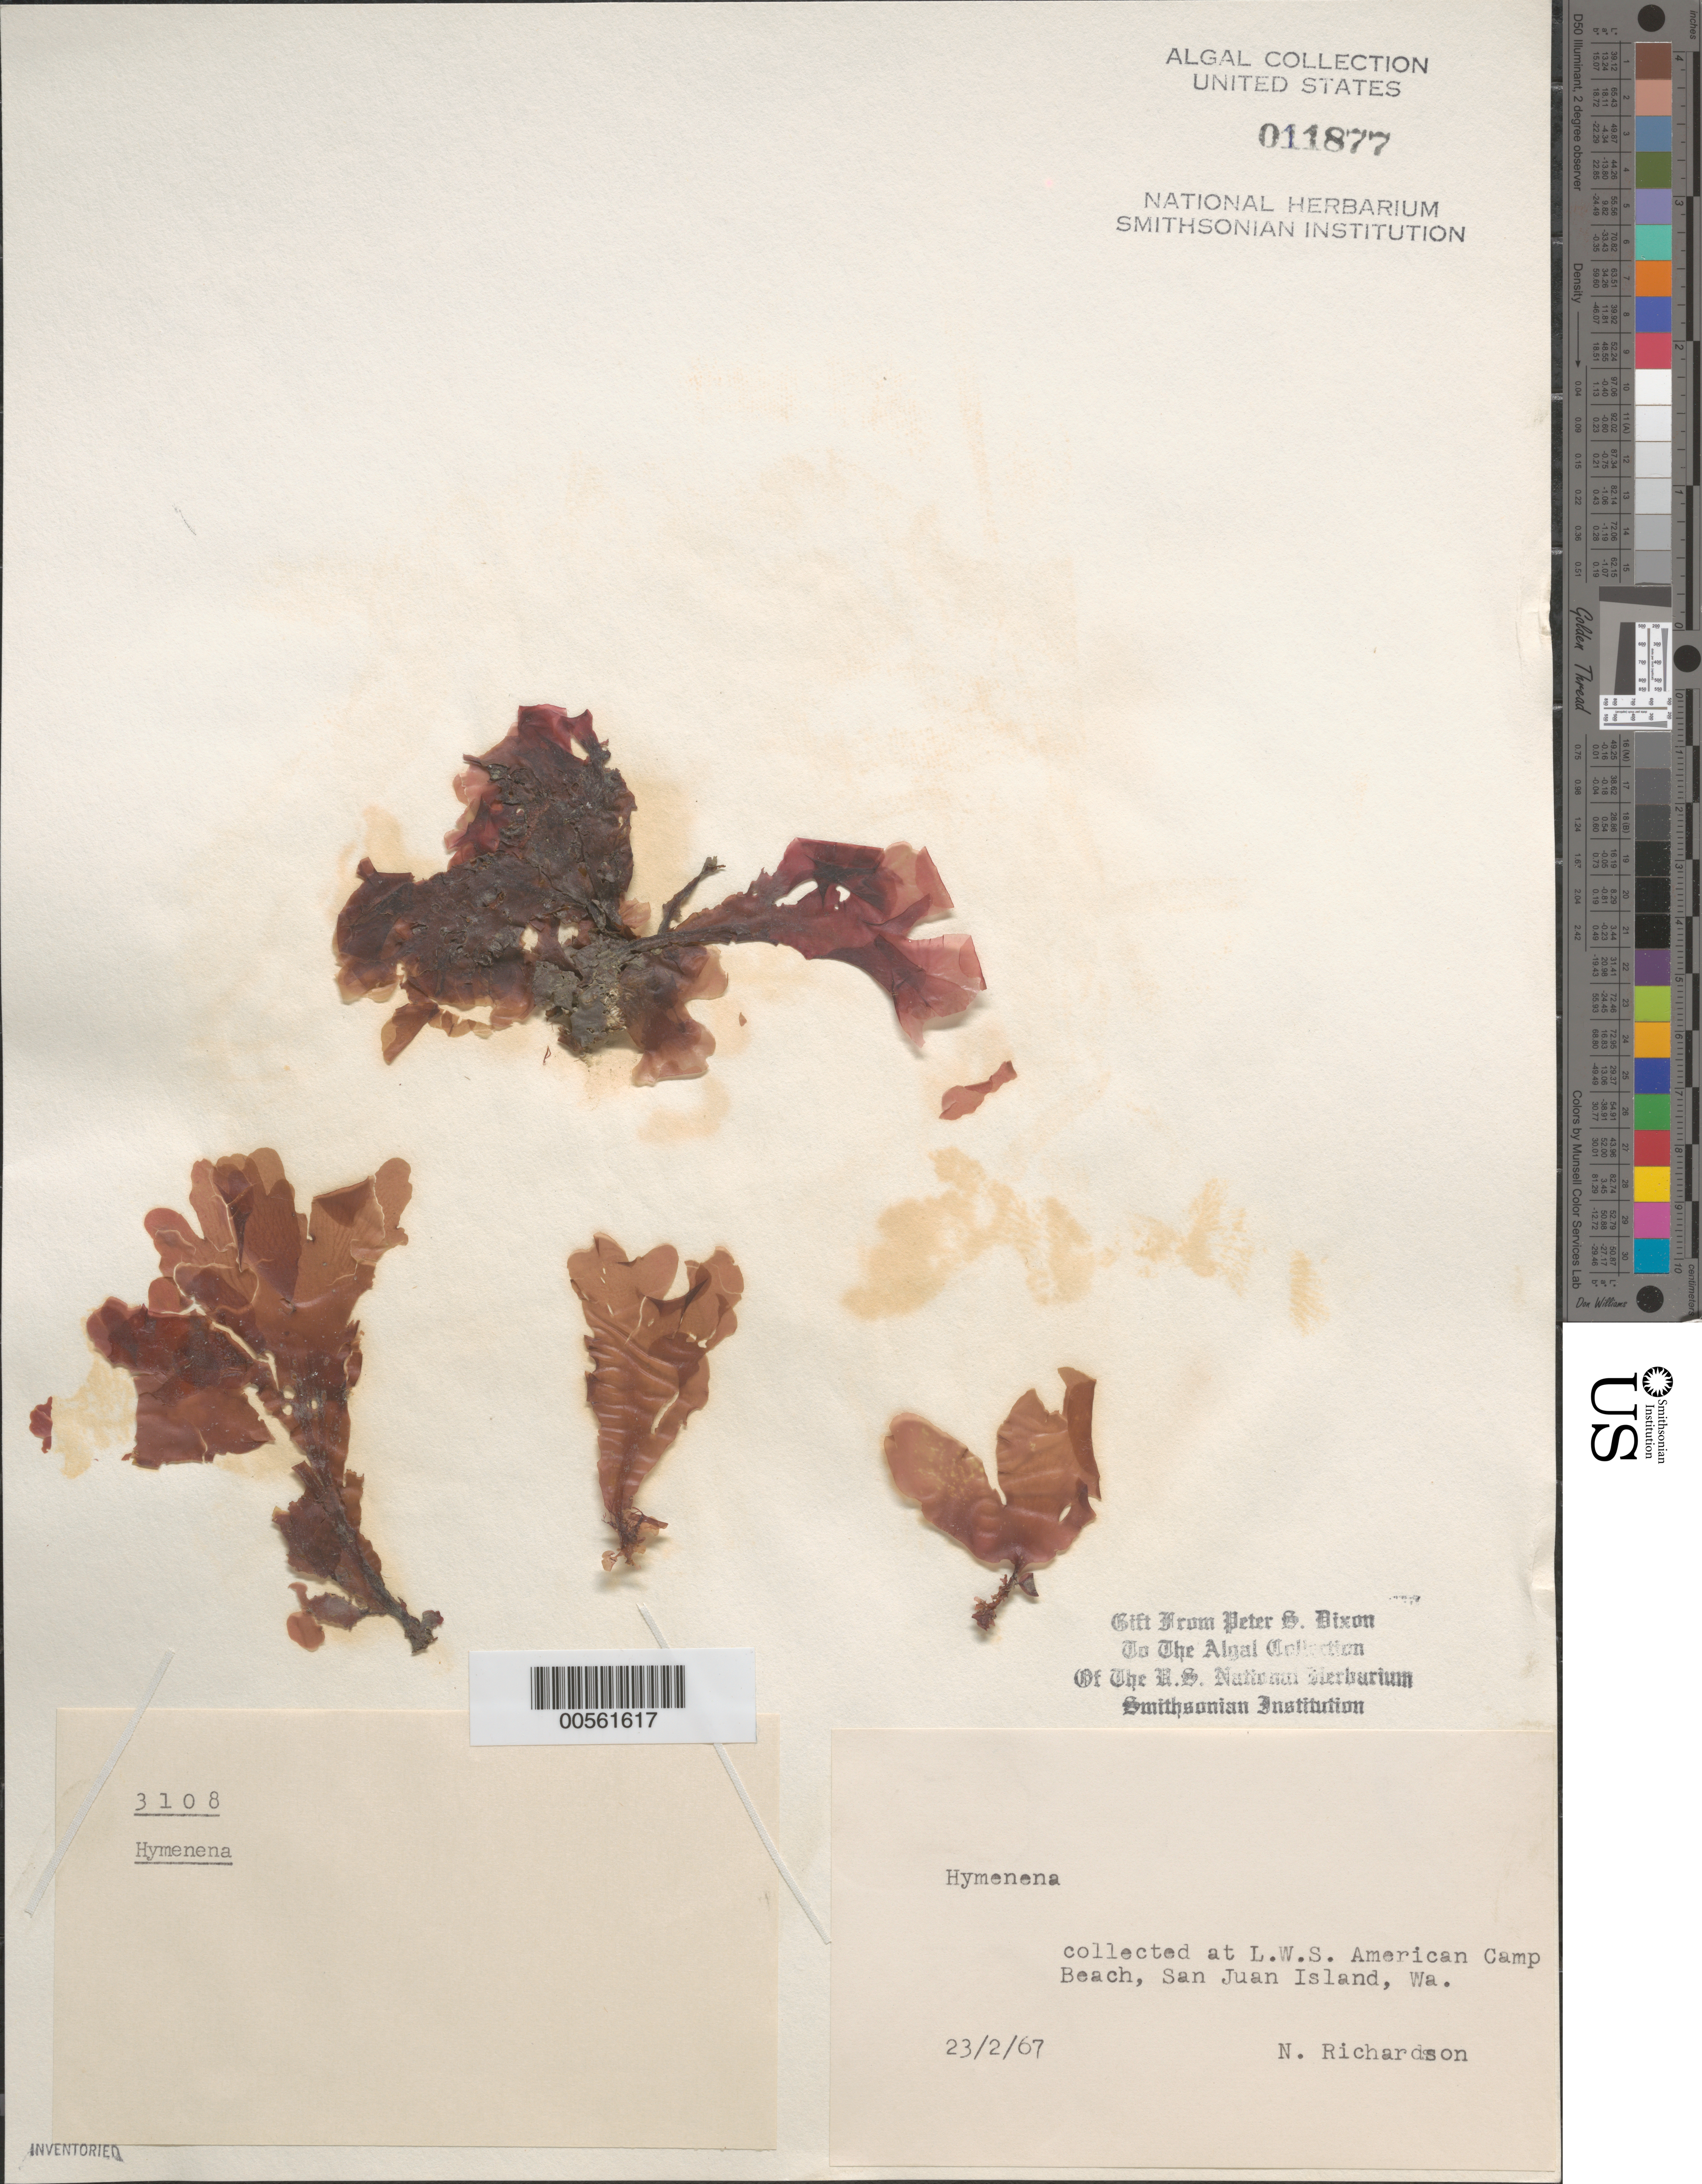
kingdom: Plantae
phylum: Rhodophyta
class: Florideophyceae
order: Ceramiales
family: Delesseriaceae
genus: Hymenena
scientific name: Hymenena sp.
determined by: Dixon, P. S.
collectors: N. Richardson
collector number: PSD 3108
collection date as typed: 23 Feb 1967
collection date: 1967-02-23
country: United States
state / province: Washington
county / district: San Juan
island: San Juan Island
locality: American Camp Beach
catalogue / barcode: US 11877